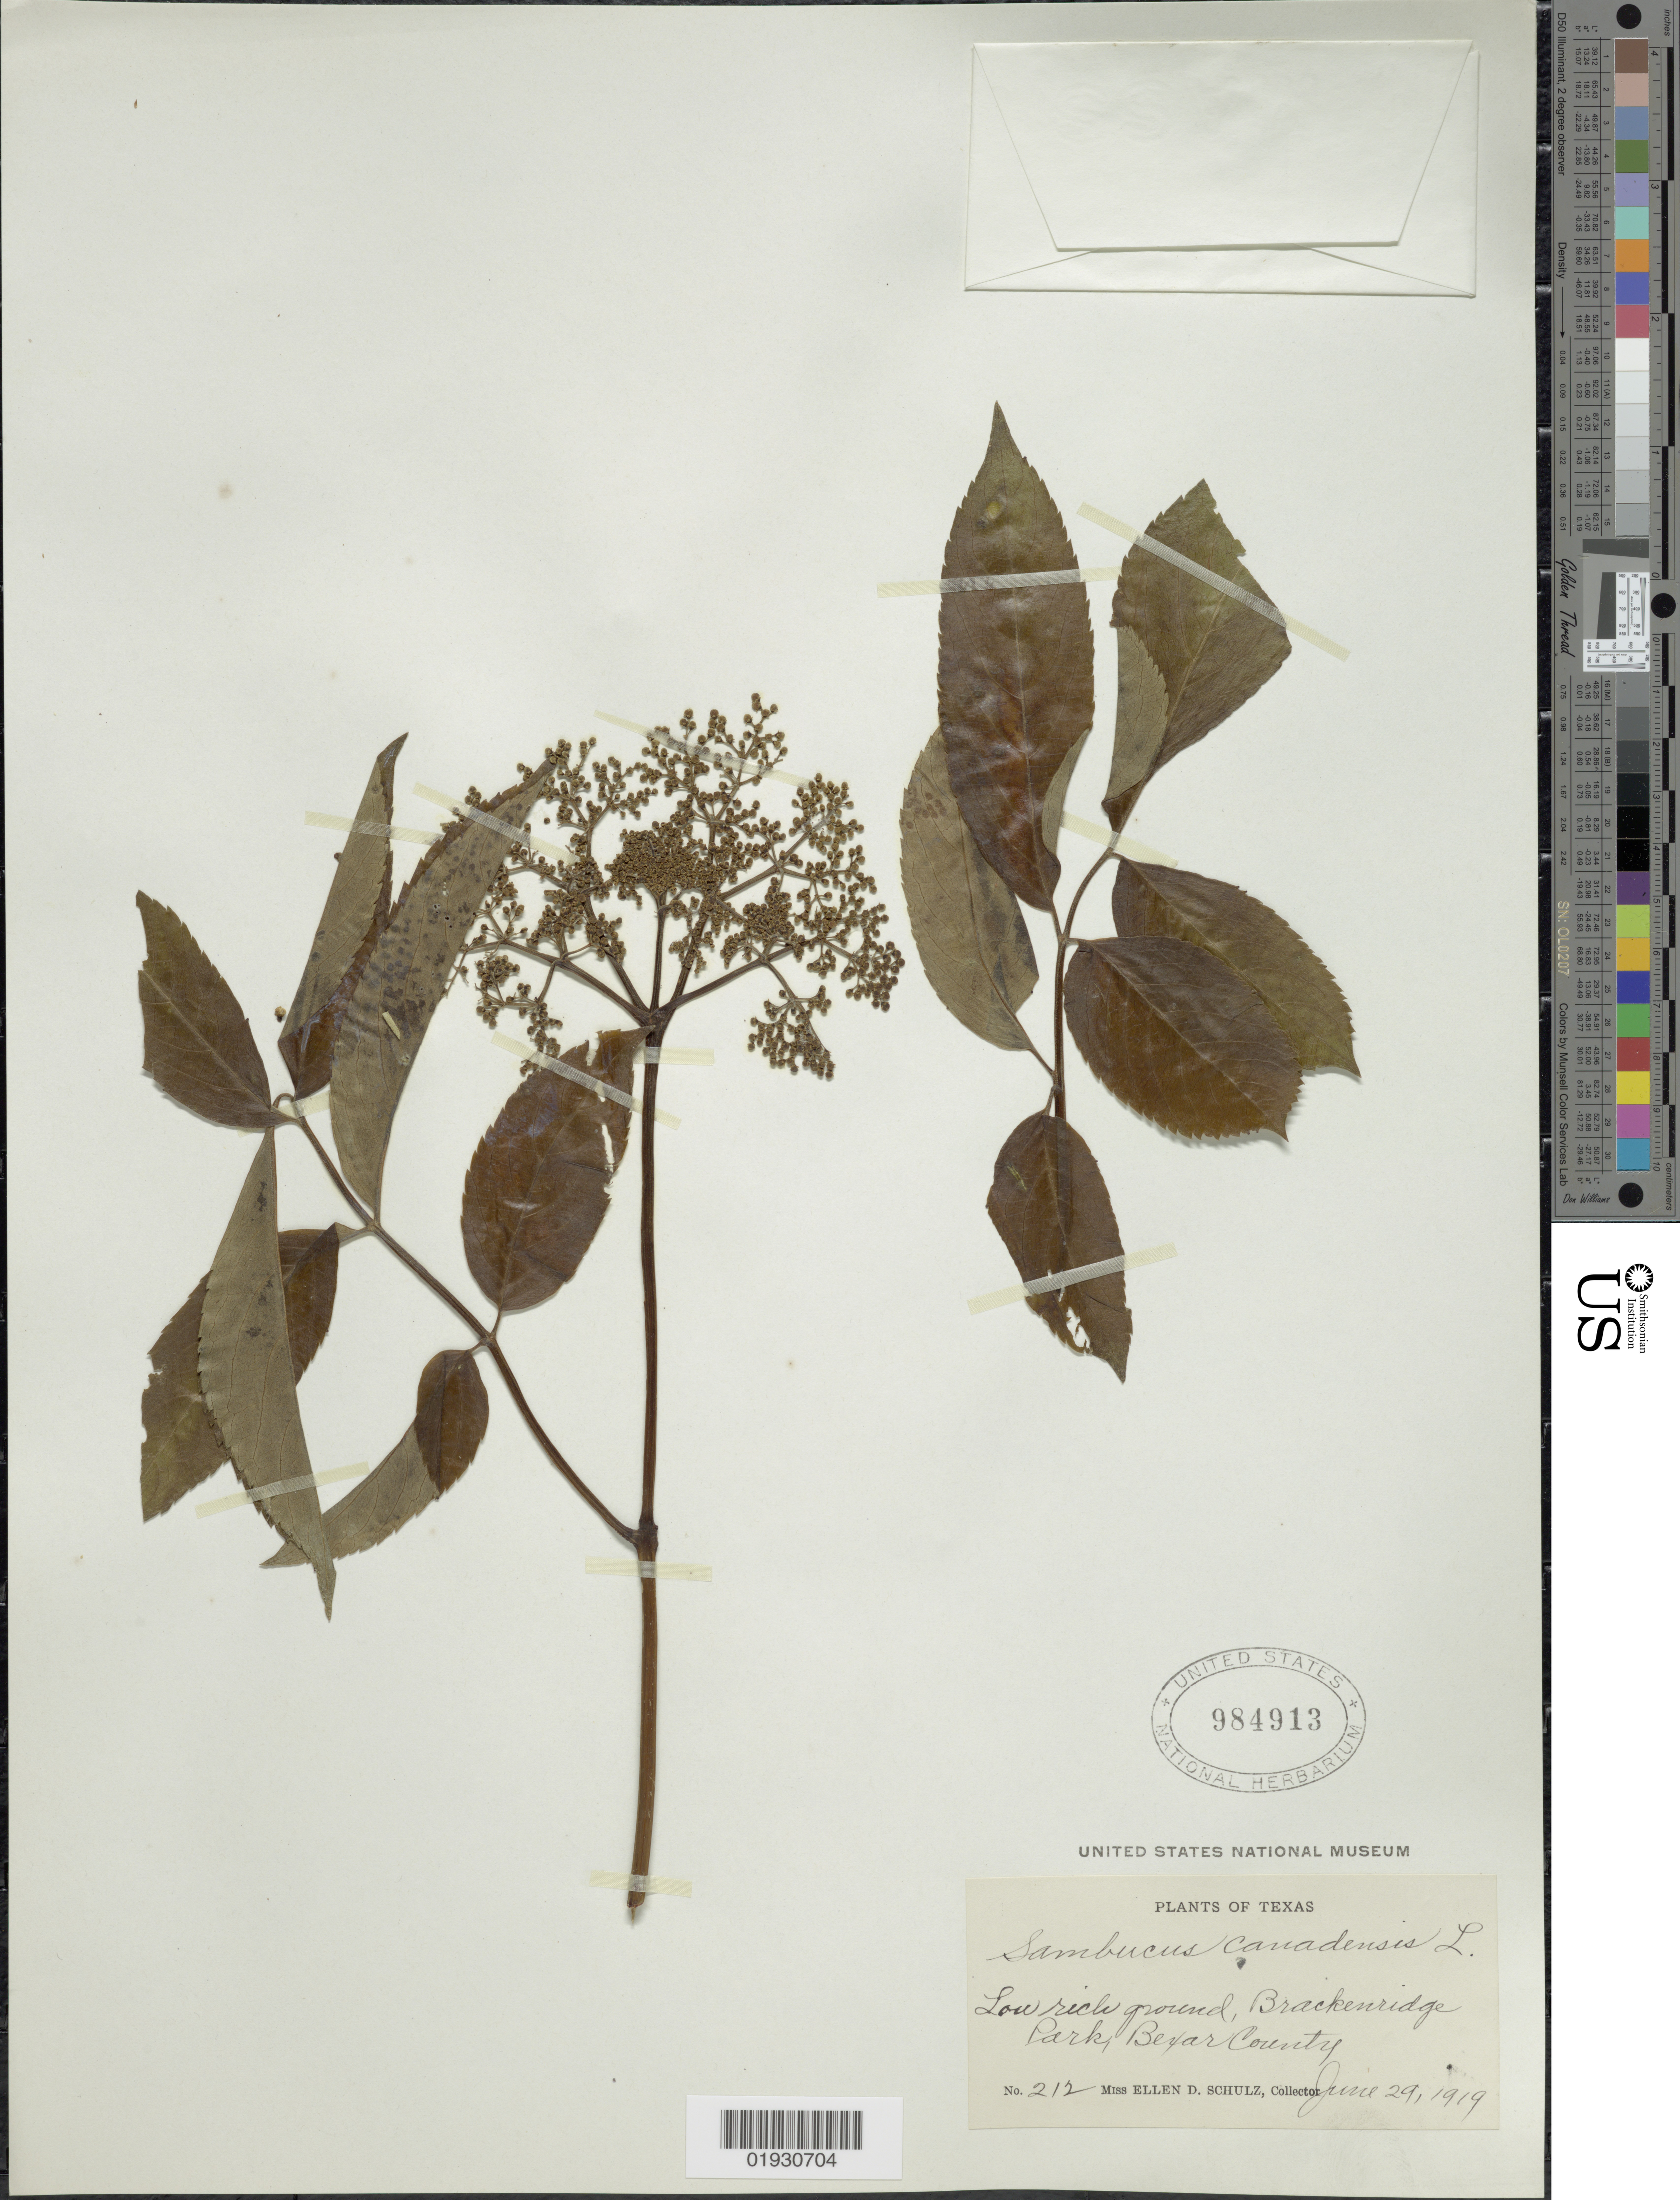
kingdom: Plantae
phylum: Tracheophyta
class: Magnoliopsida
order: Dipsacales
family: Viburnaceae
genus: Sambucus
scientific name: Sambucus canadensis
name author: L.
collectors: E. D. Schulz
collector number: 212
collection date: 1919-10-29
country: United States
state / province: Texas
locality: Brackenridge Park, Bexar County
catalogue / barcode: US 984913